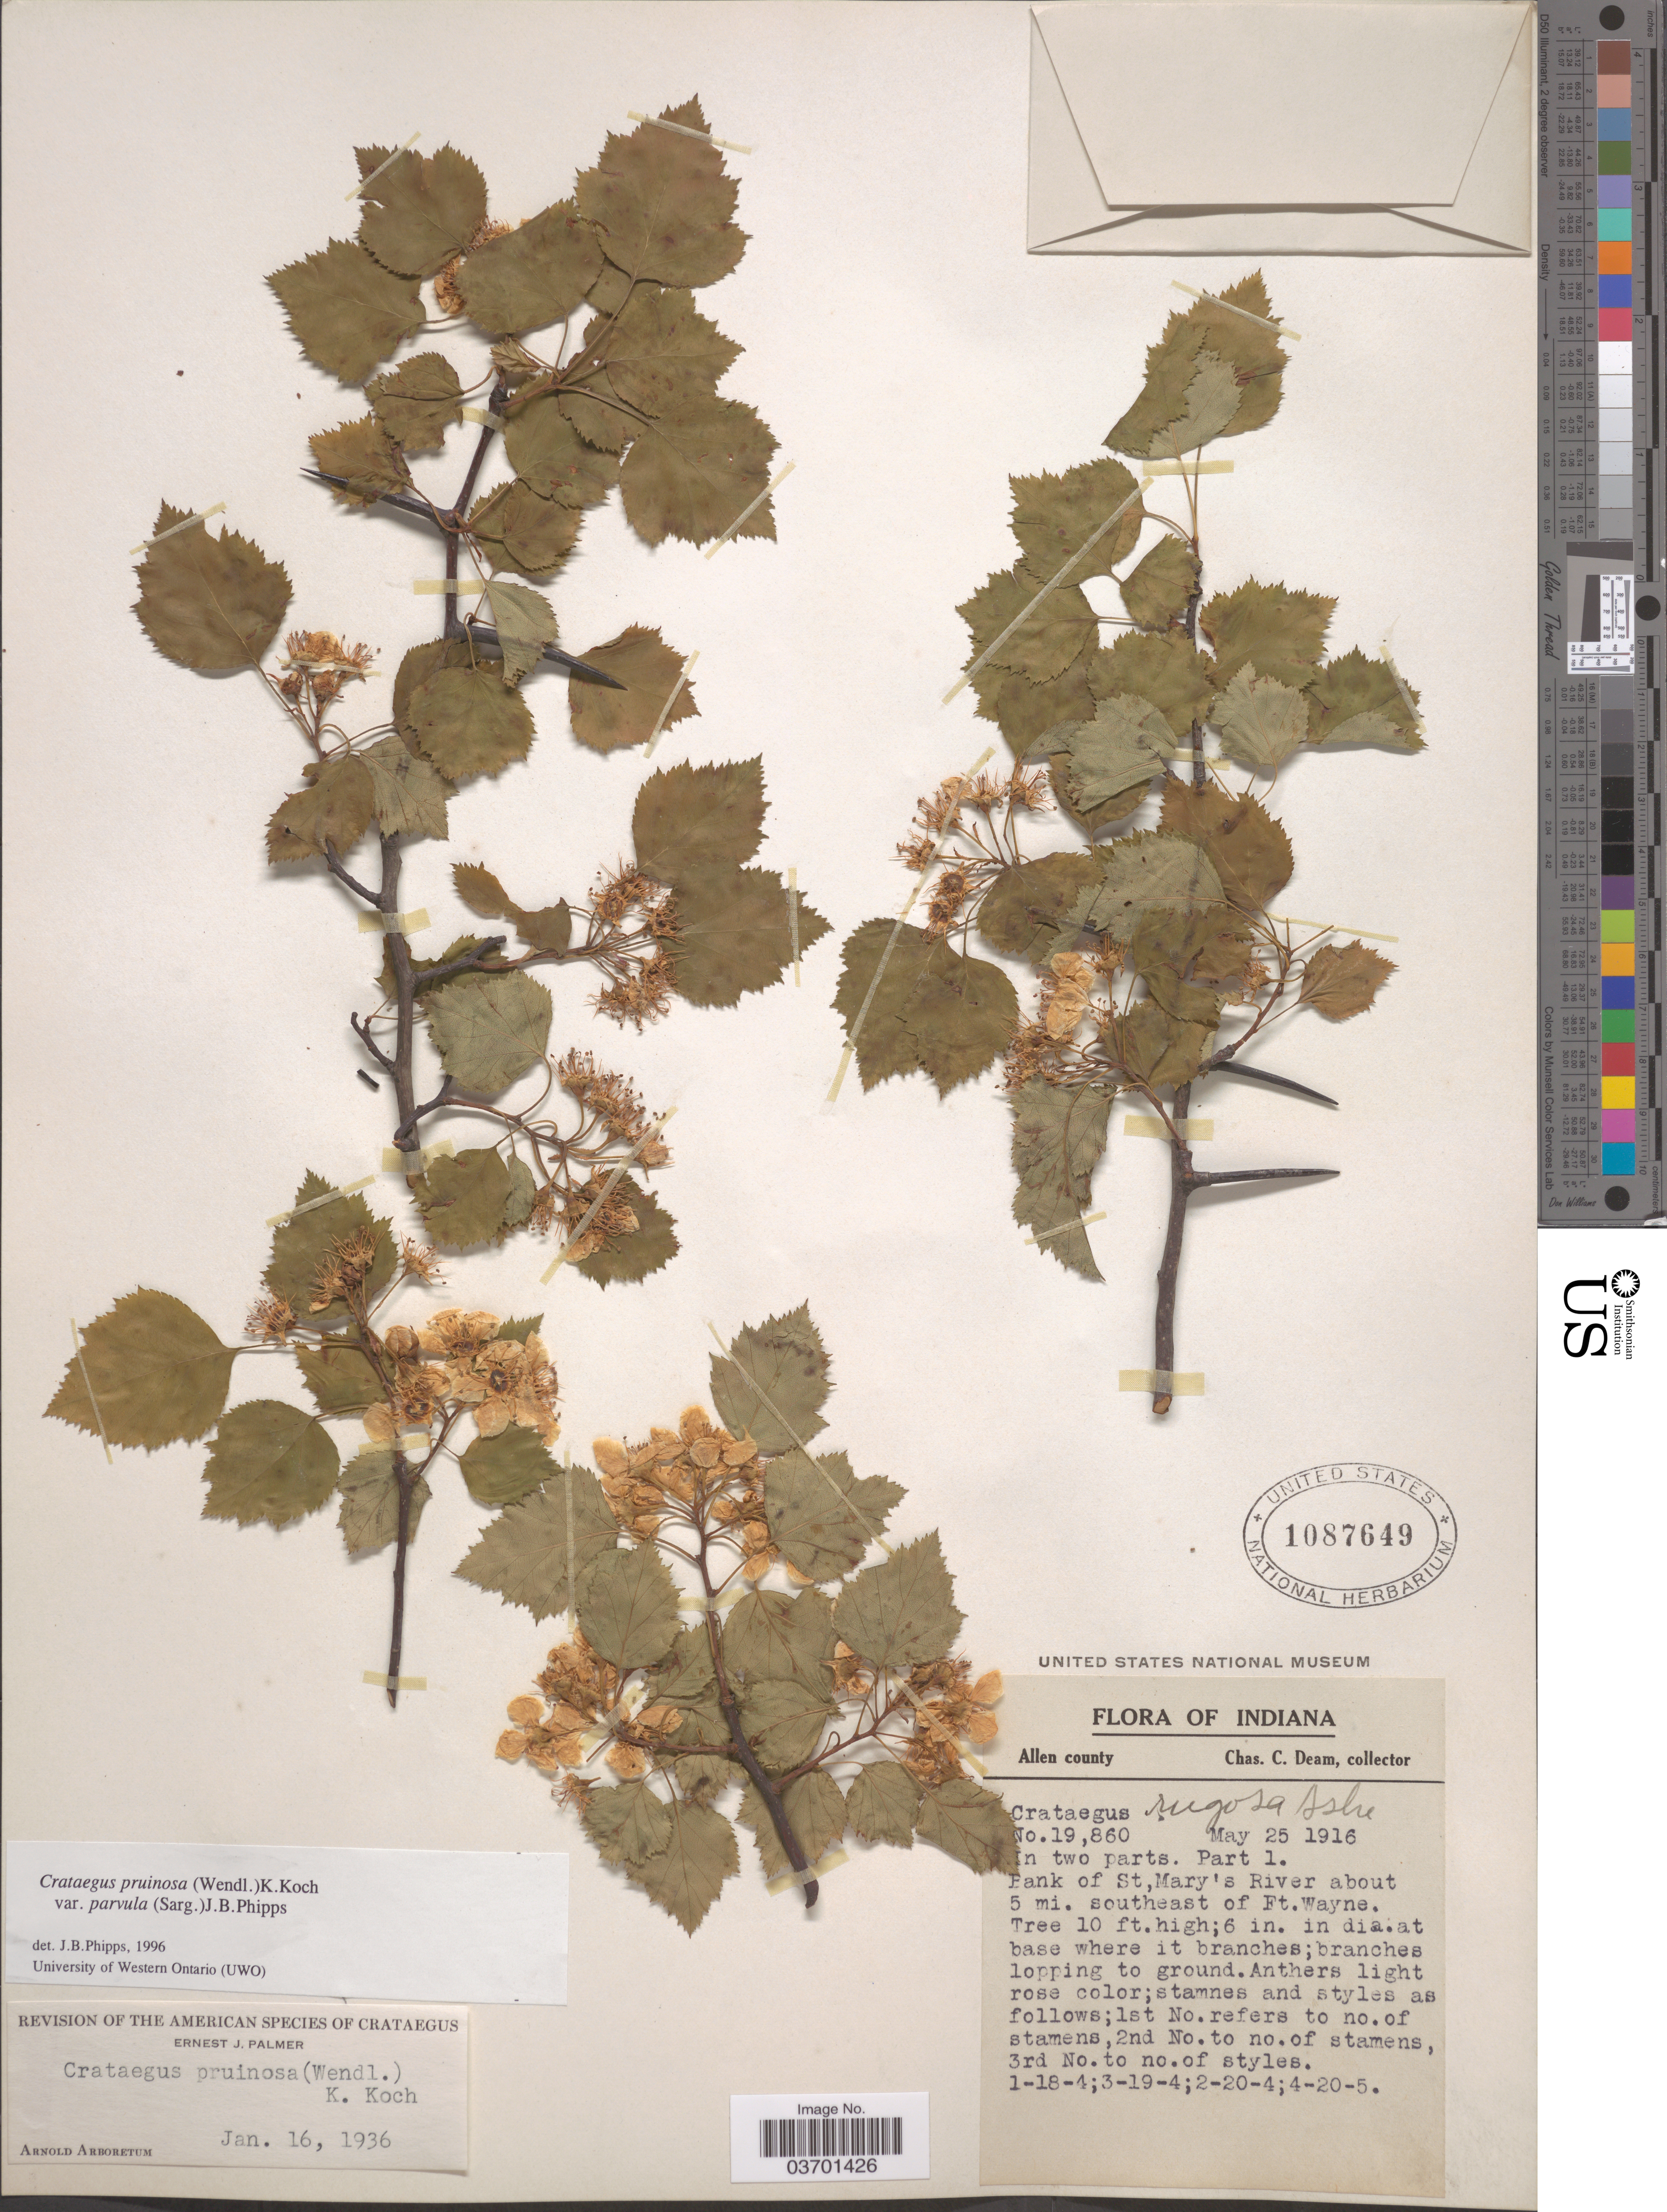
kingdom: Plantae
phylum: Tracheophyta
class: Magnoliopsida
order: Rosales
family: Rosaceae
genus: Crataegus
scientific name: Crataegus pruinosa var. parvula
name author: (Sarg.) J.B. Phipps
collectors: C. C. Deam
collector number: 19860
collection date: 1916-05-25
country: United States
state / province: Indiana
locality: Allen county. Bank of St, Mary's River about 5 mi. southeast of Ft. Wayne.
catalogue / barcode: US 1087649